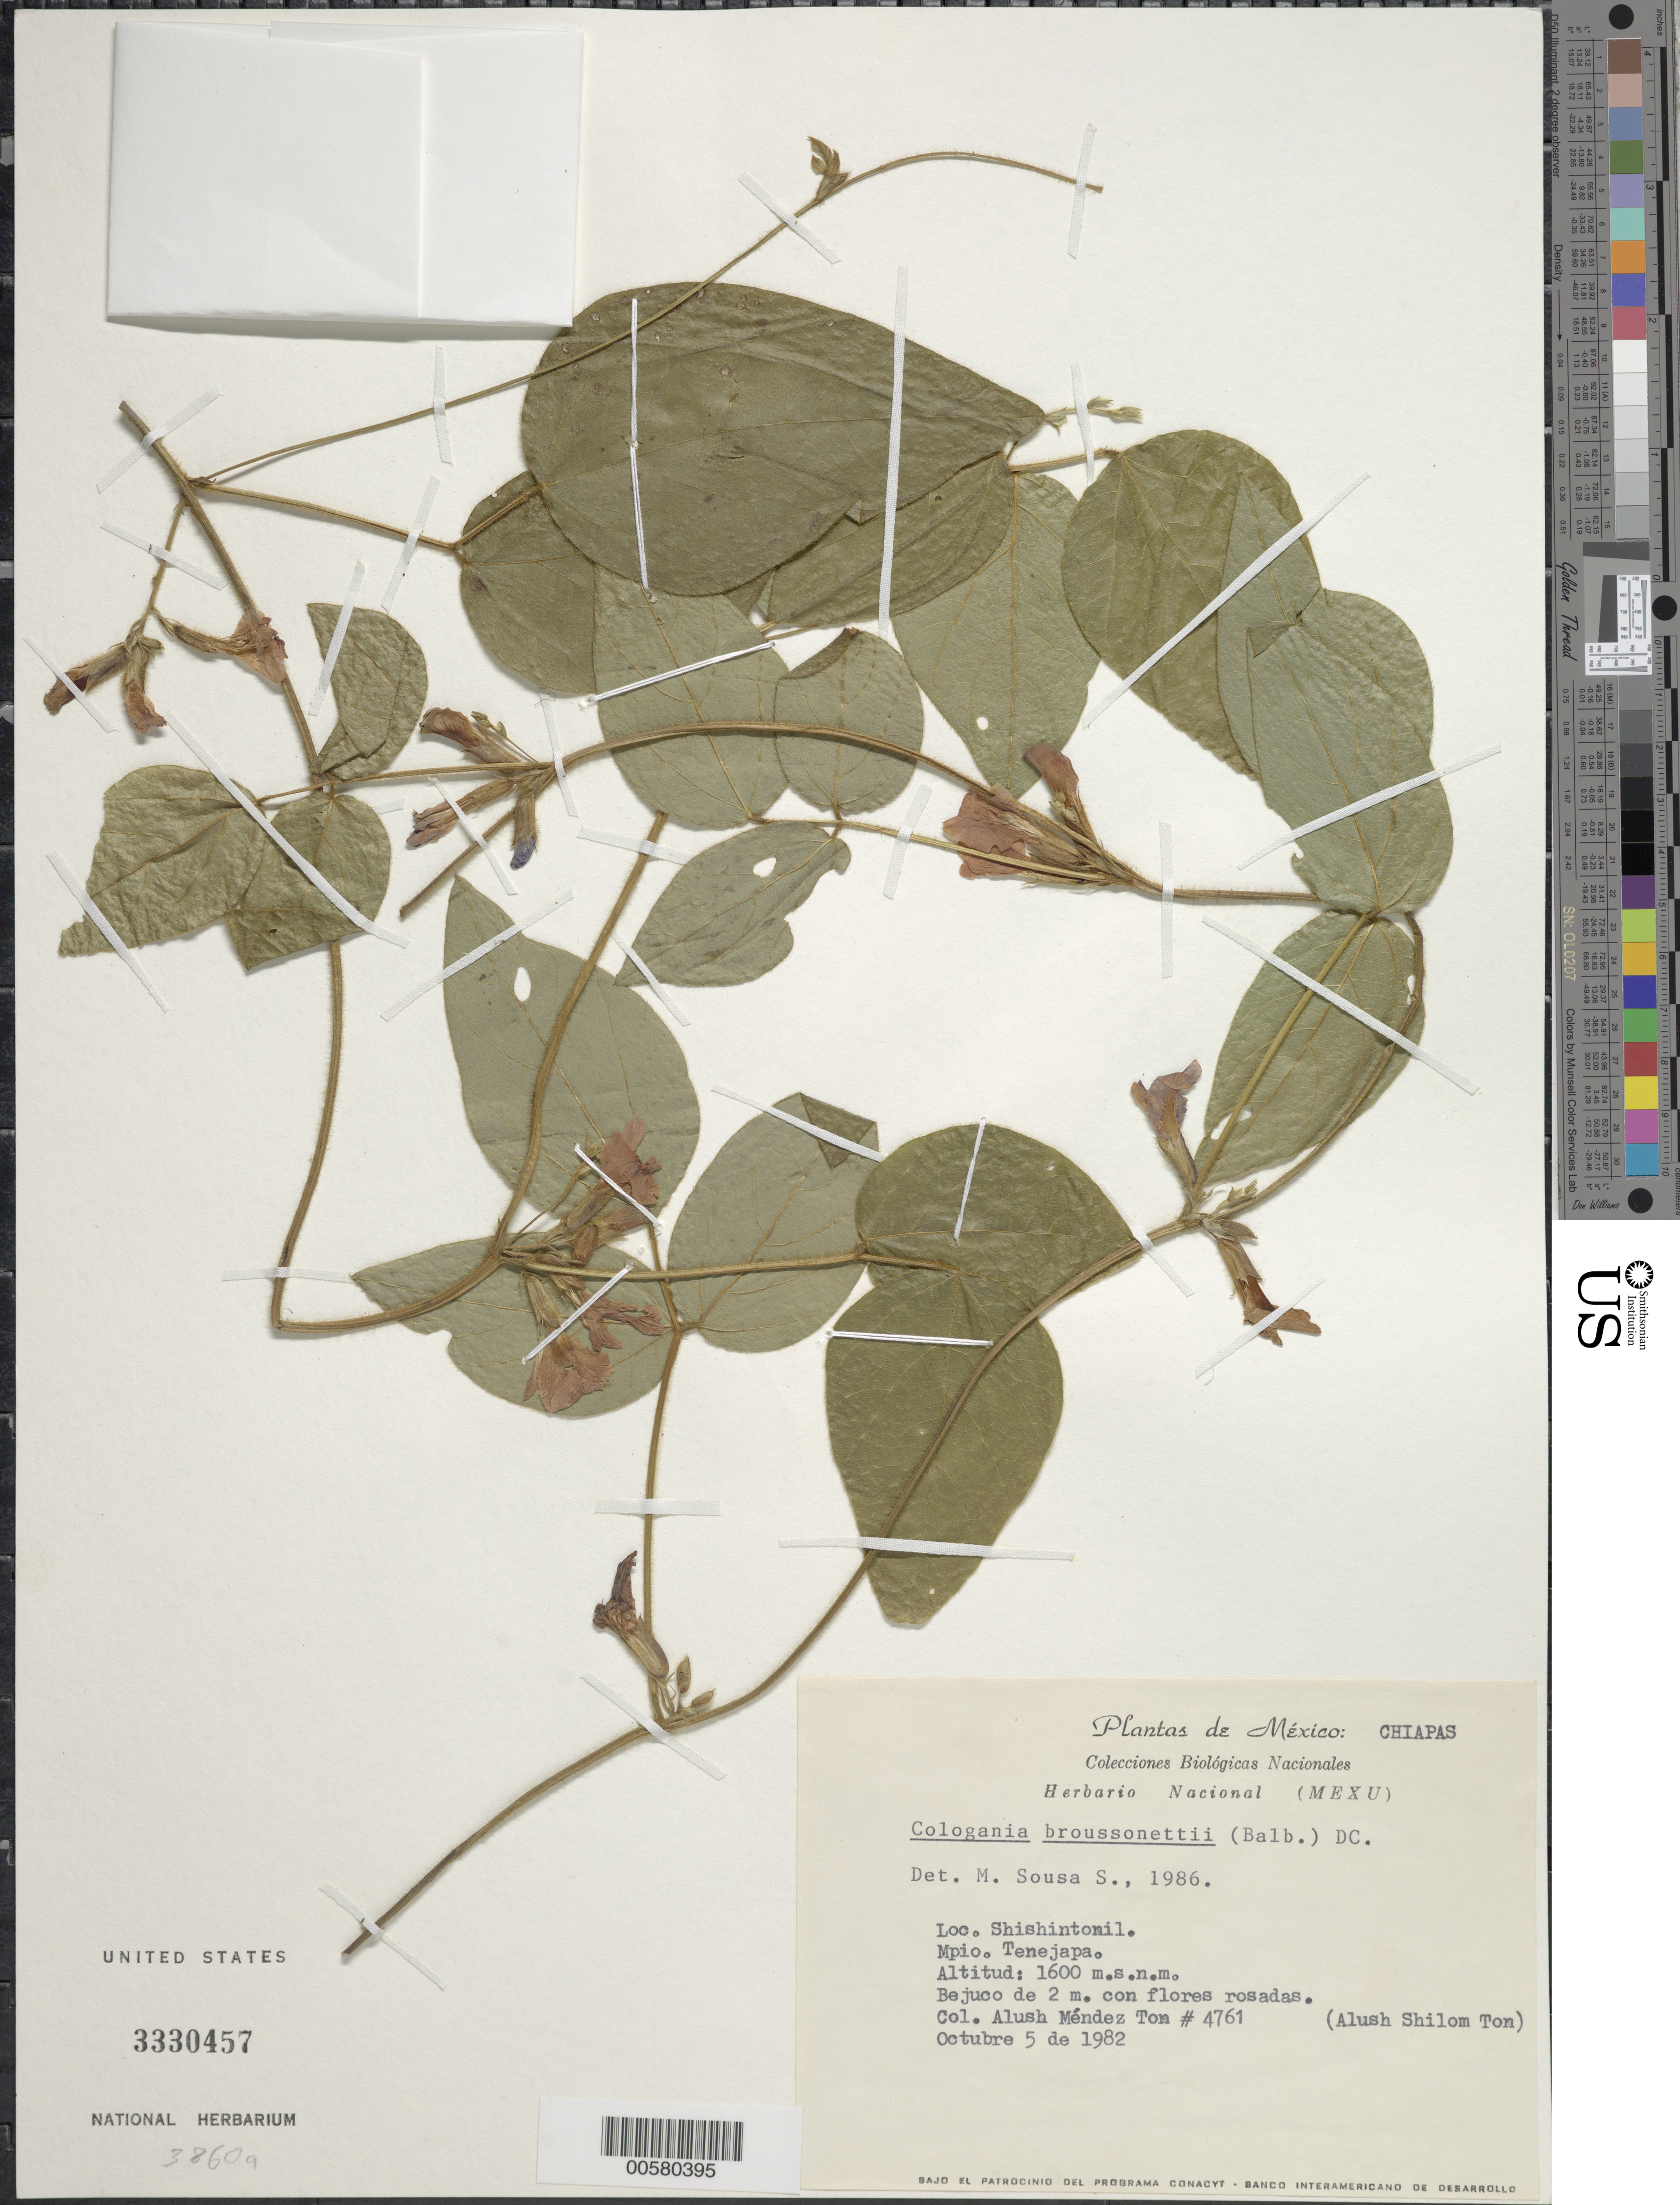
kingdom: Plantae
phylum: Tracheophyta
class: Magnoliopsida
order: Fabales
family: Fabaceae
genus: Cologania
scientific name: Cologania broussonetii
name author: (Balb.) DC.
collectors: A. S. Ton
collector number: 4761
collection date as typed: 05 Oct 1982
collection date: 1982-10-05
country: Mexico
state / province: Chiapas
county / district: Tenejapa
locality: Shishintonil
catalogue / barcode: US 3330457